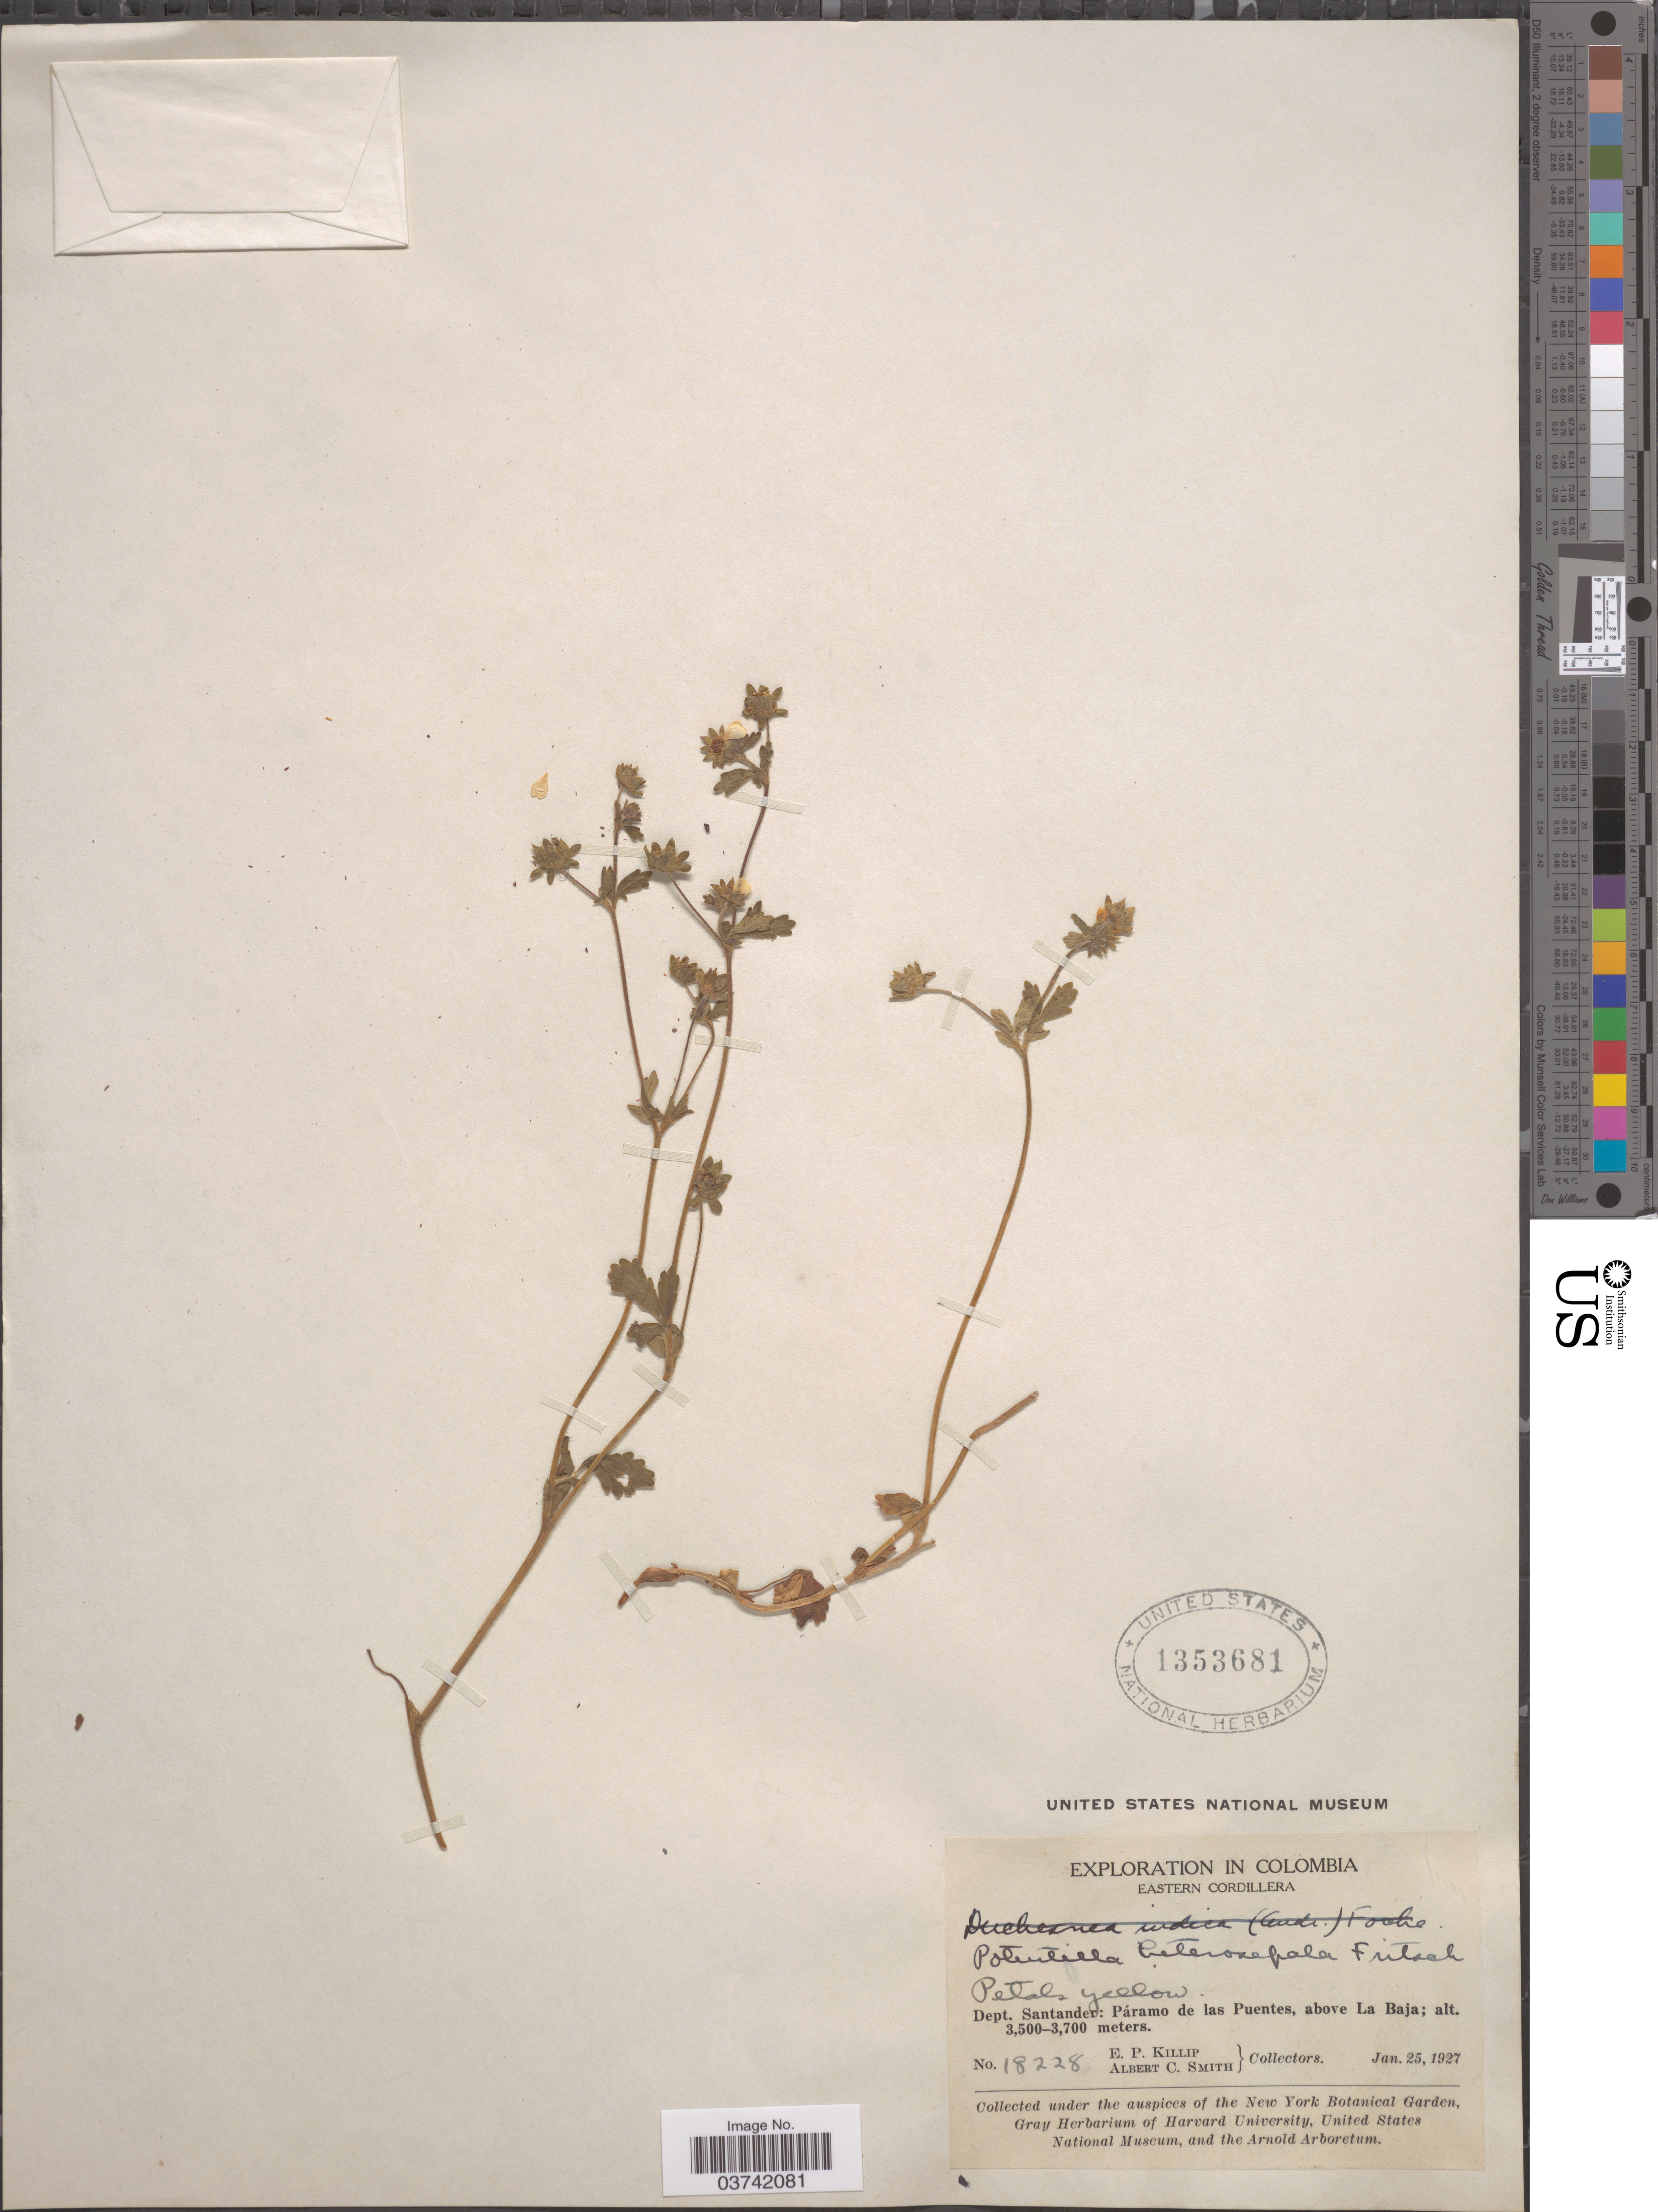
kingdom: Plantae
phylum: Tracheophyta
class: Magnoliopsida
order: Rosales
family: Rosaceae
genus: Potentilla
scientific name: Potentilla heterosepala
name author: Fritsch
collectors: E. P. Killip & A. C. Smith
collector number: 18228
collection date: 1927-01-25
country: Colombia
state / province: Santander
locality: Eastern Cordillera. Dept. Santander: Páramo de las Puentas, above La Baja.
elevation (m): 3500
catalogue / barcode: US 1353681